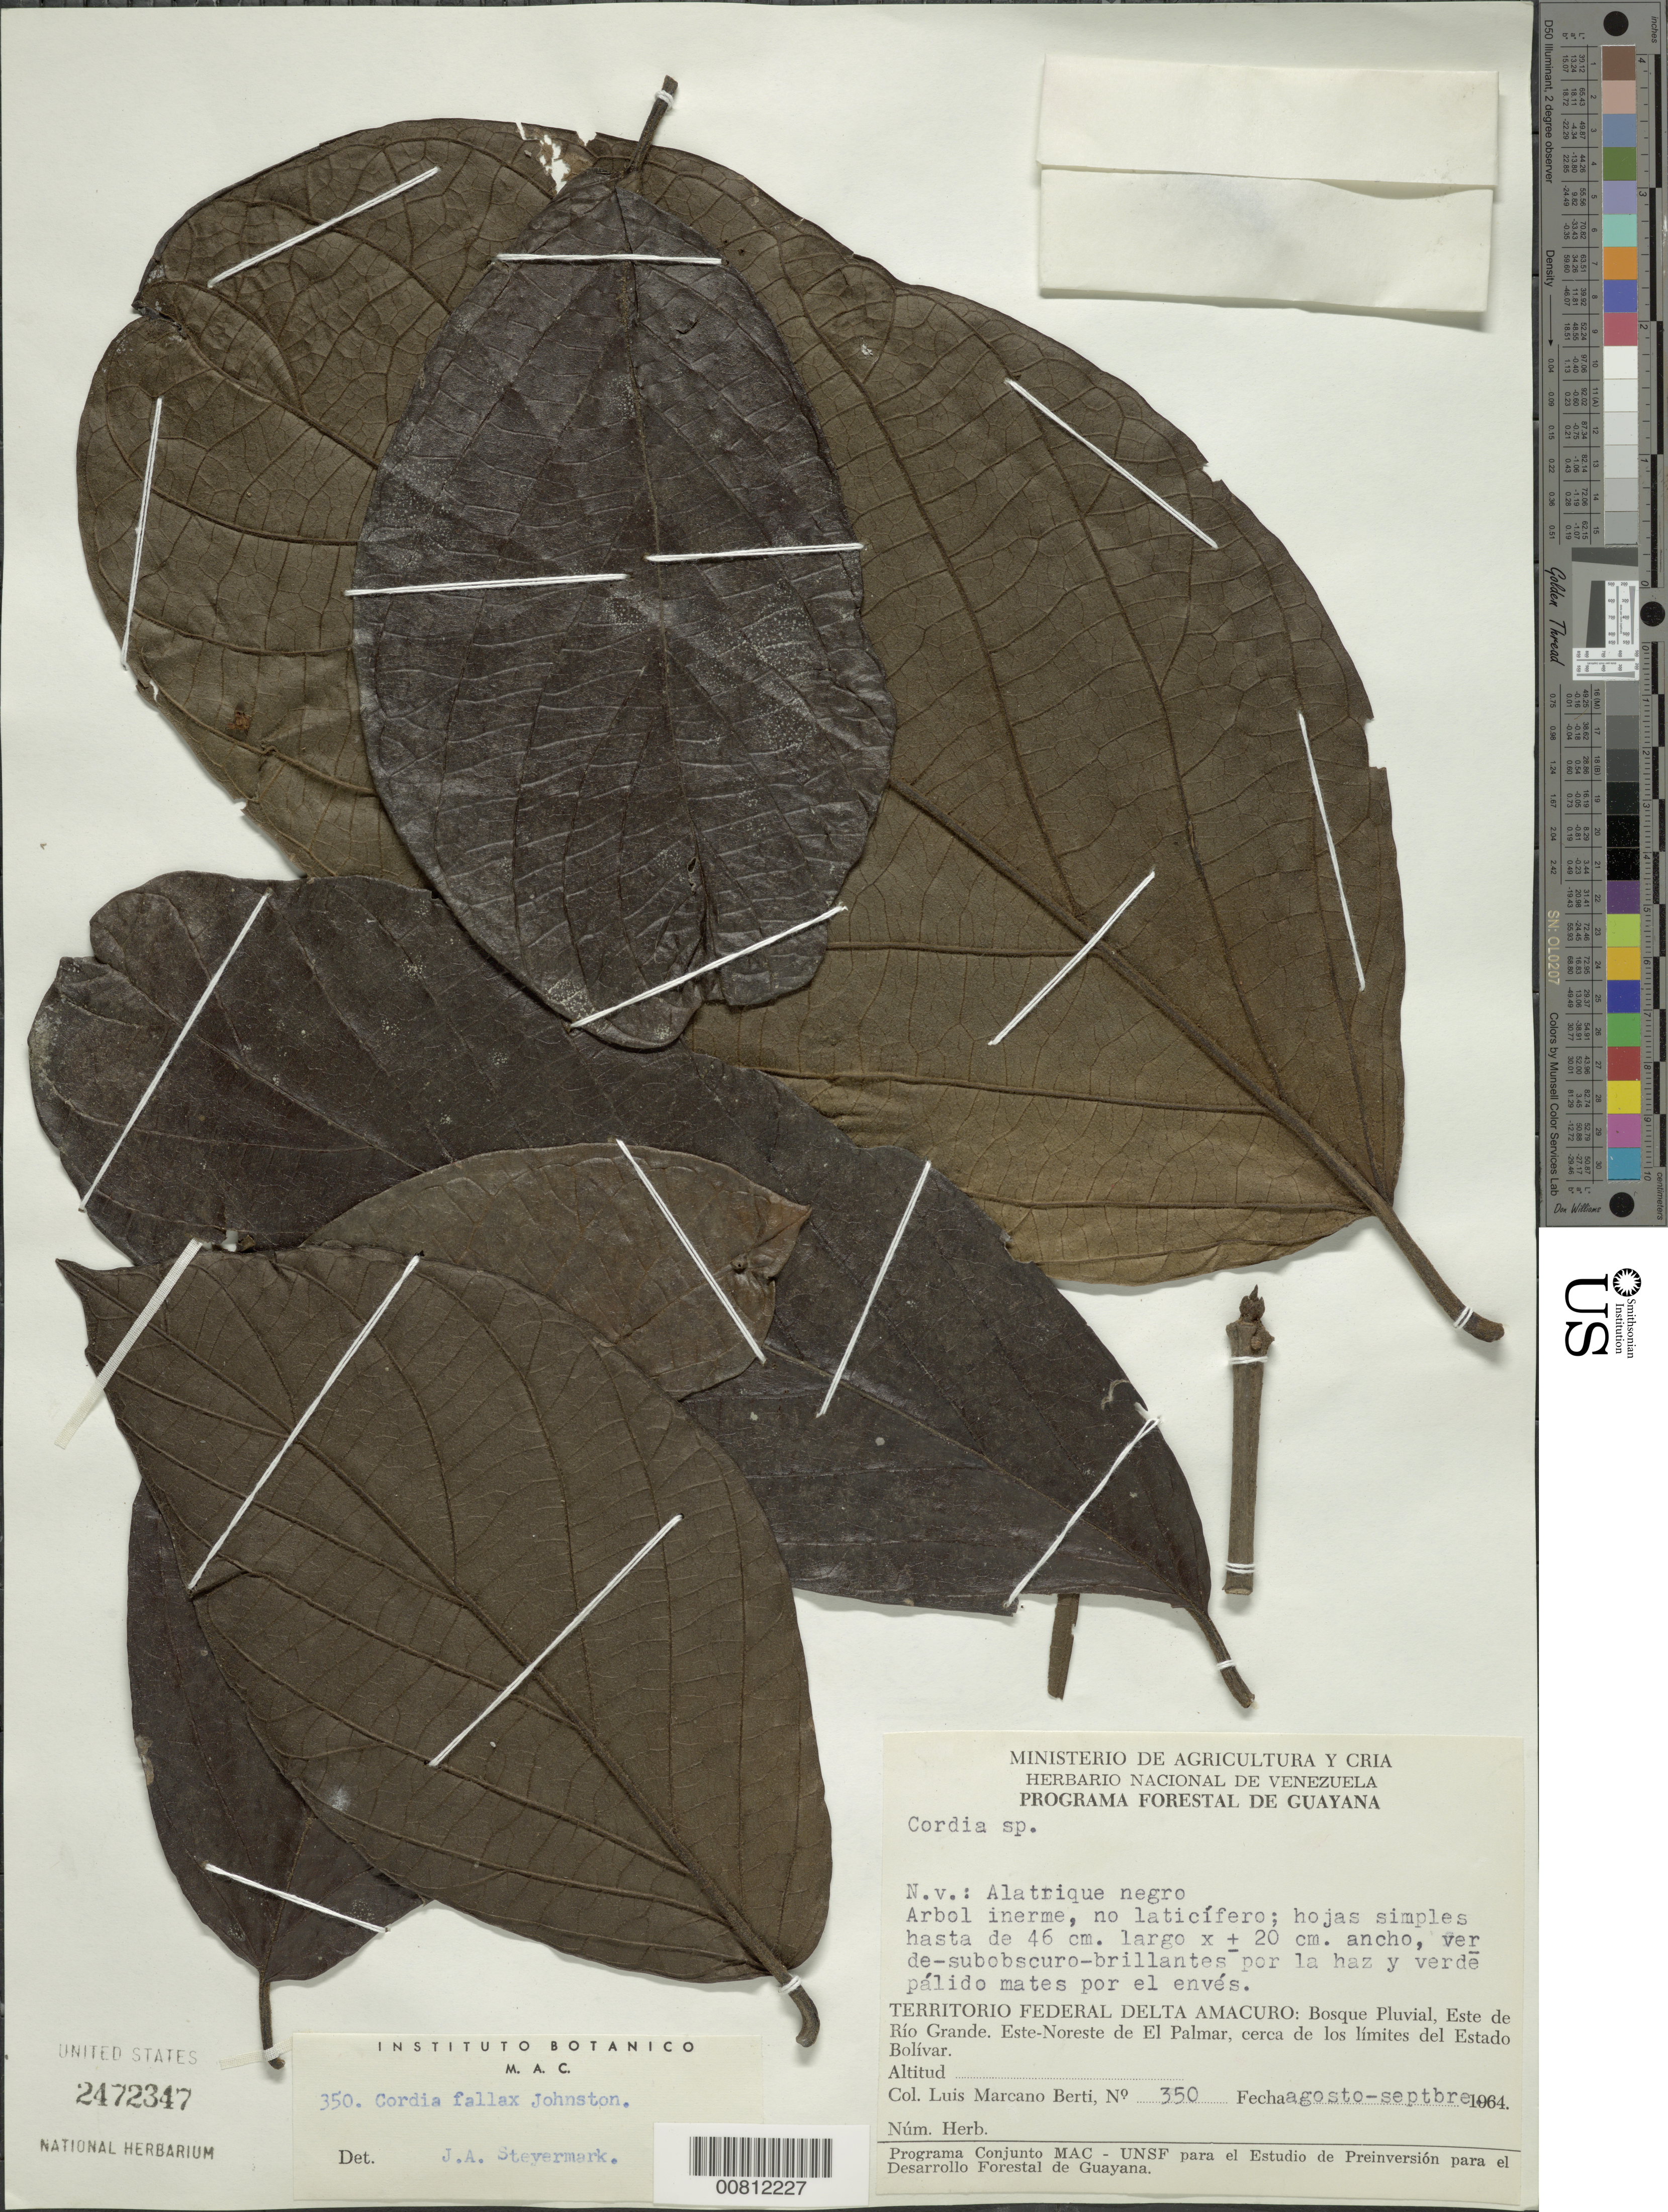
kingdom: Plantae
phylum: Tracheophyta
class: Magnoliopsida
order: Boraginales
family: Cordiaceae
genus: Cordia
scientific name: Cordia fallax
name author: I.M. Johnst.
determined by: Steyermark, Julian A., (VEN)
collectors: L. Marcano-Berti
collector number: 350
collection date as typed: Aug-64 to Sep-64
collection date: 1964-08/1964-09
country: Venezuela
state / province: Delta Amacuro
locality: Este de Río Grande, ENE de El Palmar, cerca de los limites del Estado Bolívar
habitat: Bosque pluvial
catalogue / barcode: US 2472347